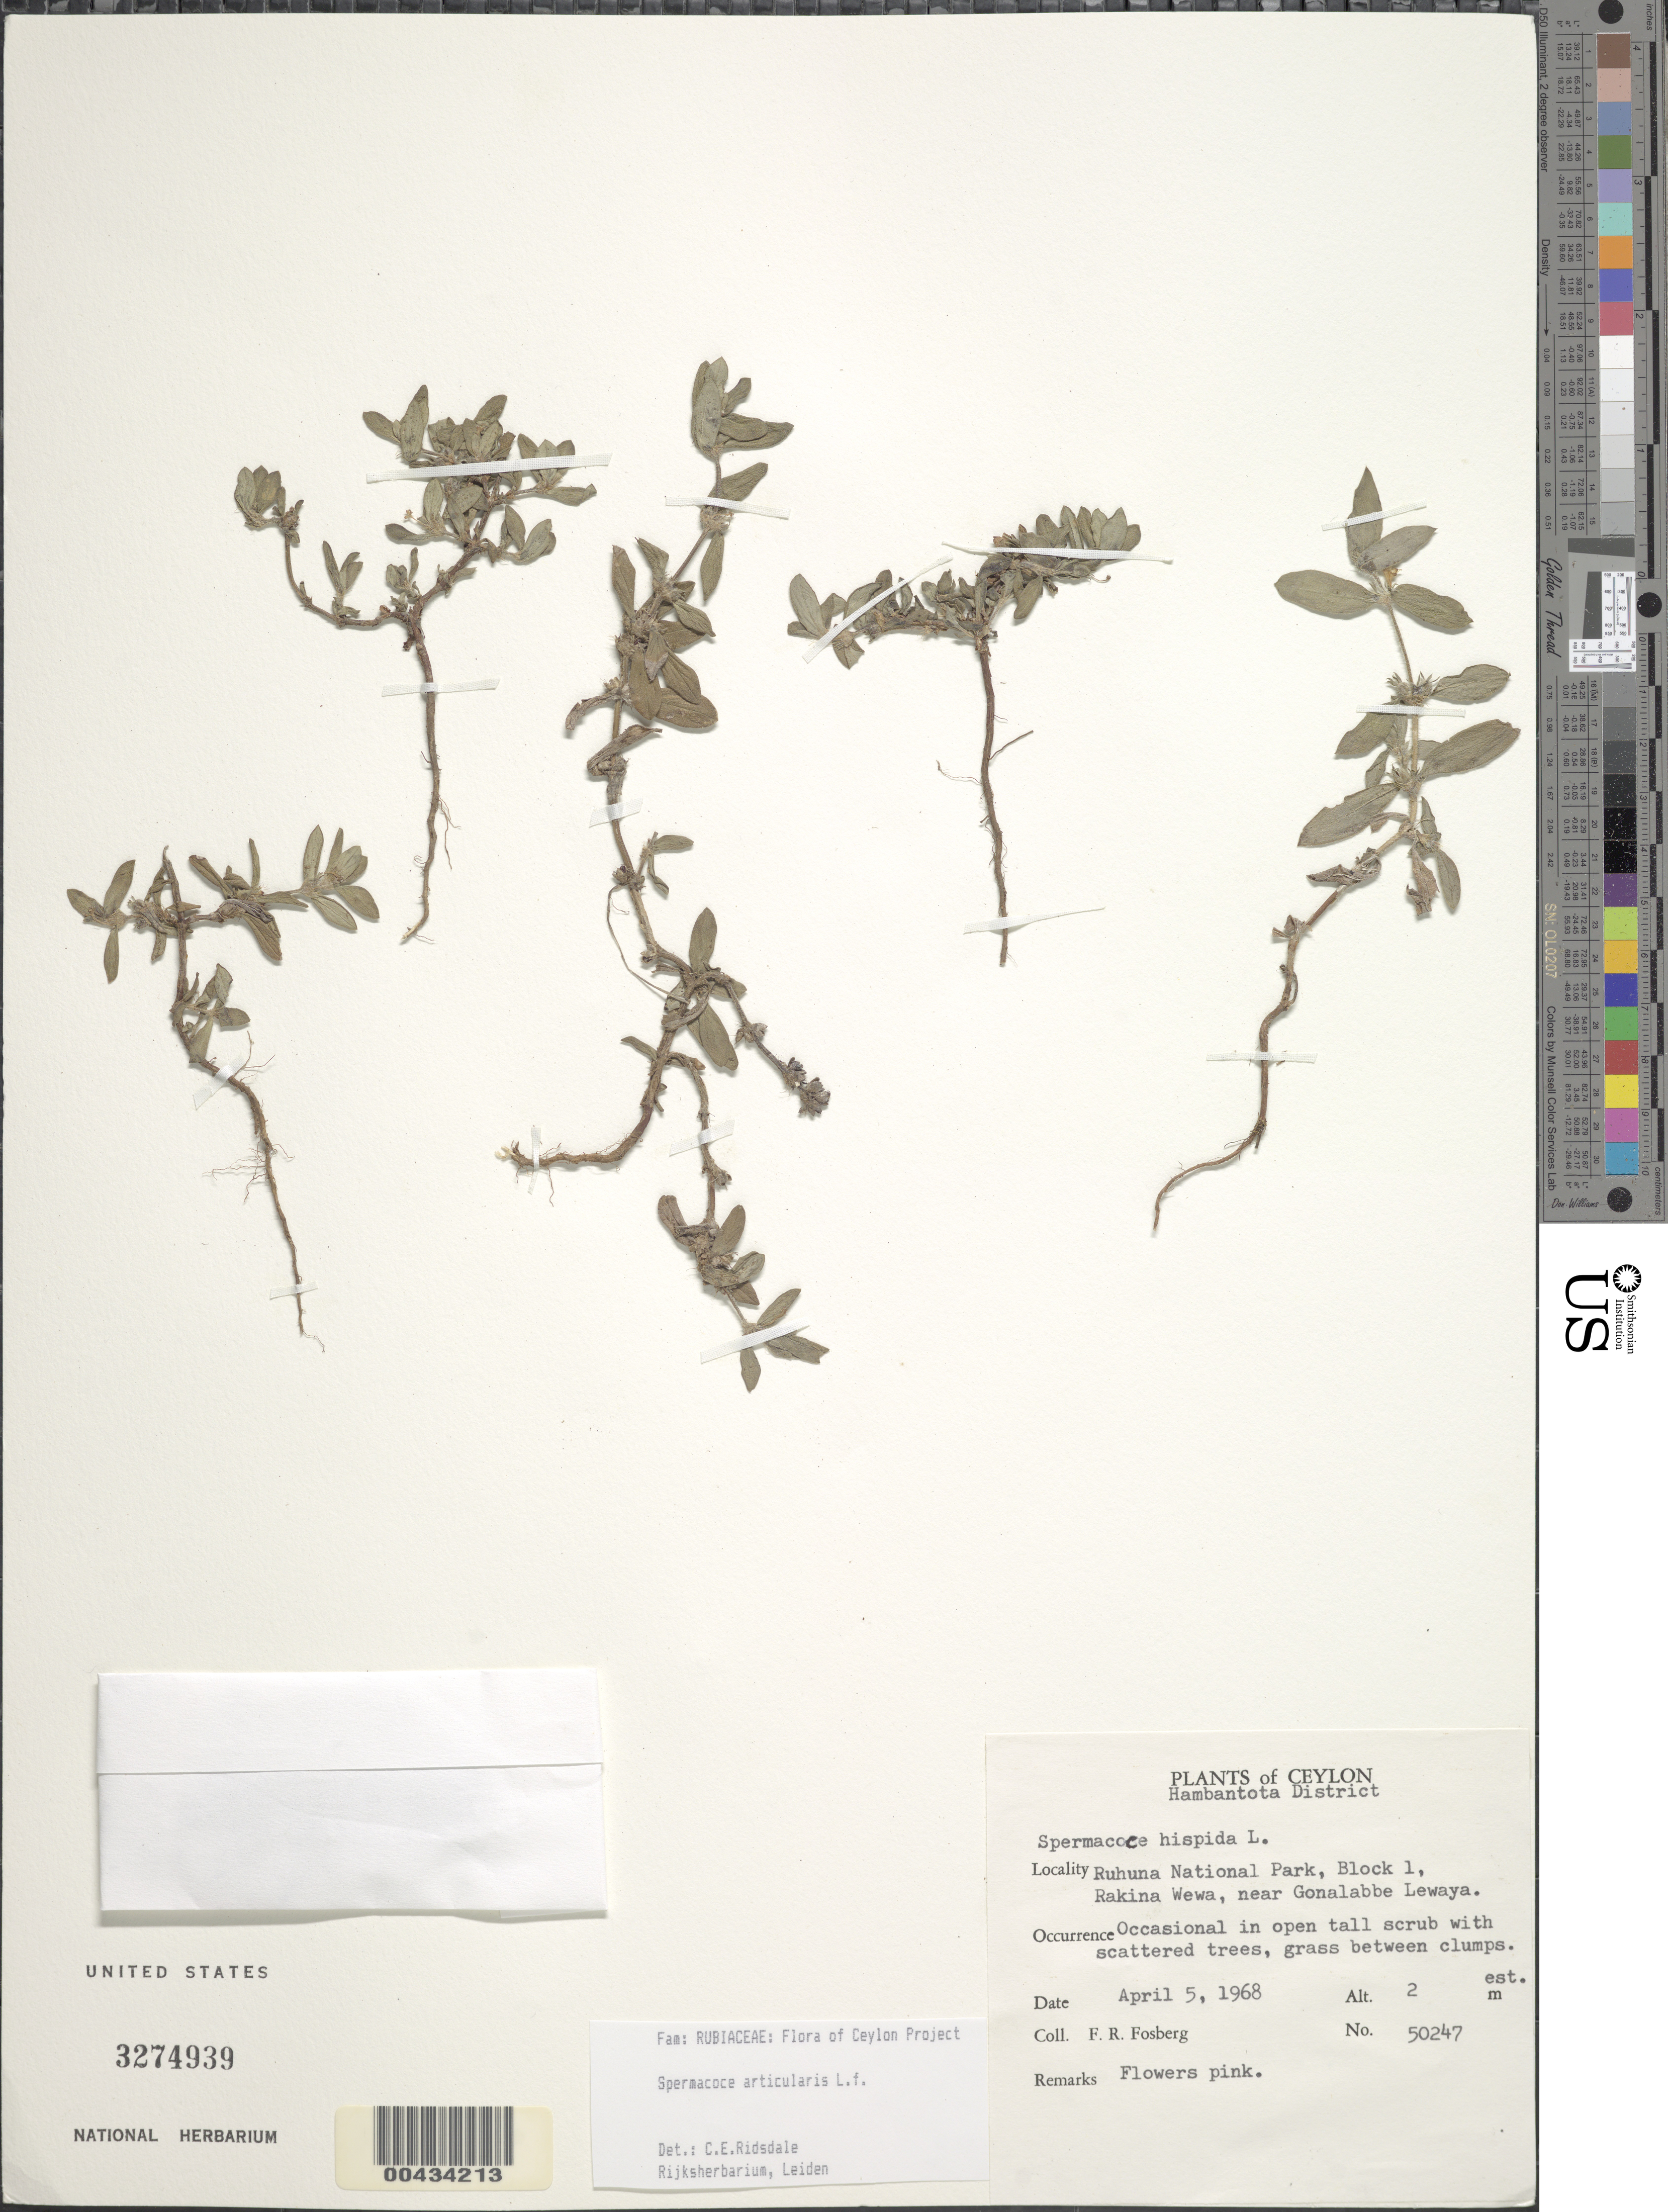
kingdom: Plantae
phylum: Tracheophyta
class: Magnoliopsida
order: Gentianales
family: Rubiaceae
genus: Spermacoce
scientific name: Spermacoce articularis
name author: L. f.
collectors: F. R. Fosberg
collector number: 50247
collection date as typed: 05 Apr 1968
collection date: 1968-04-05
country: Sri Lanka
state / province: Southern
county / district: Hambantota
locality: Ruhuna Natl Park, Block I, Rakina Wewa, near Gonalabbe, Lewaya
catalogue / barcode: US 3274939